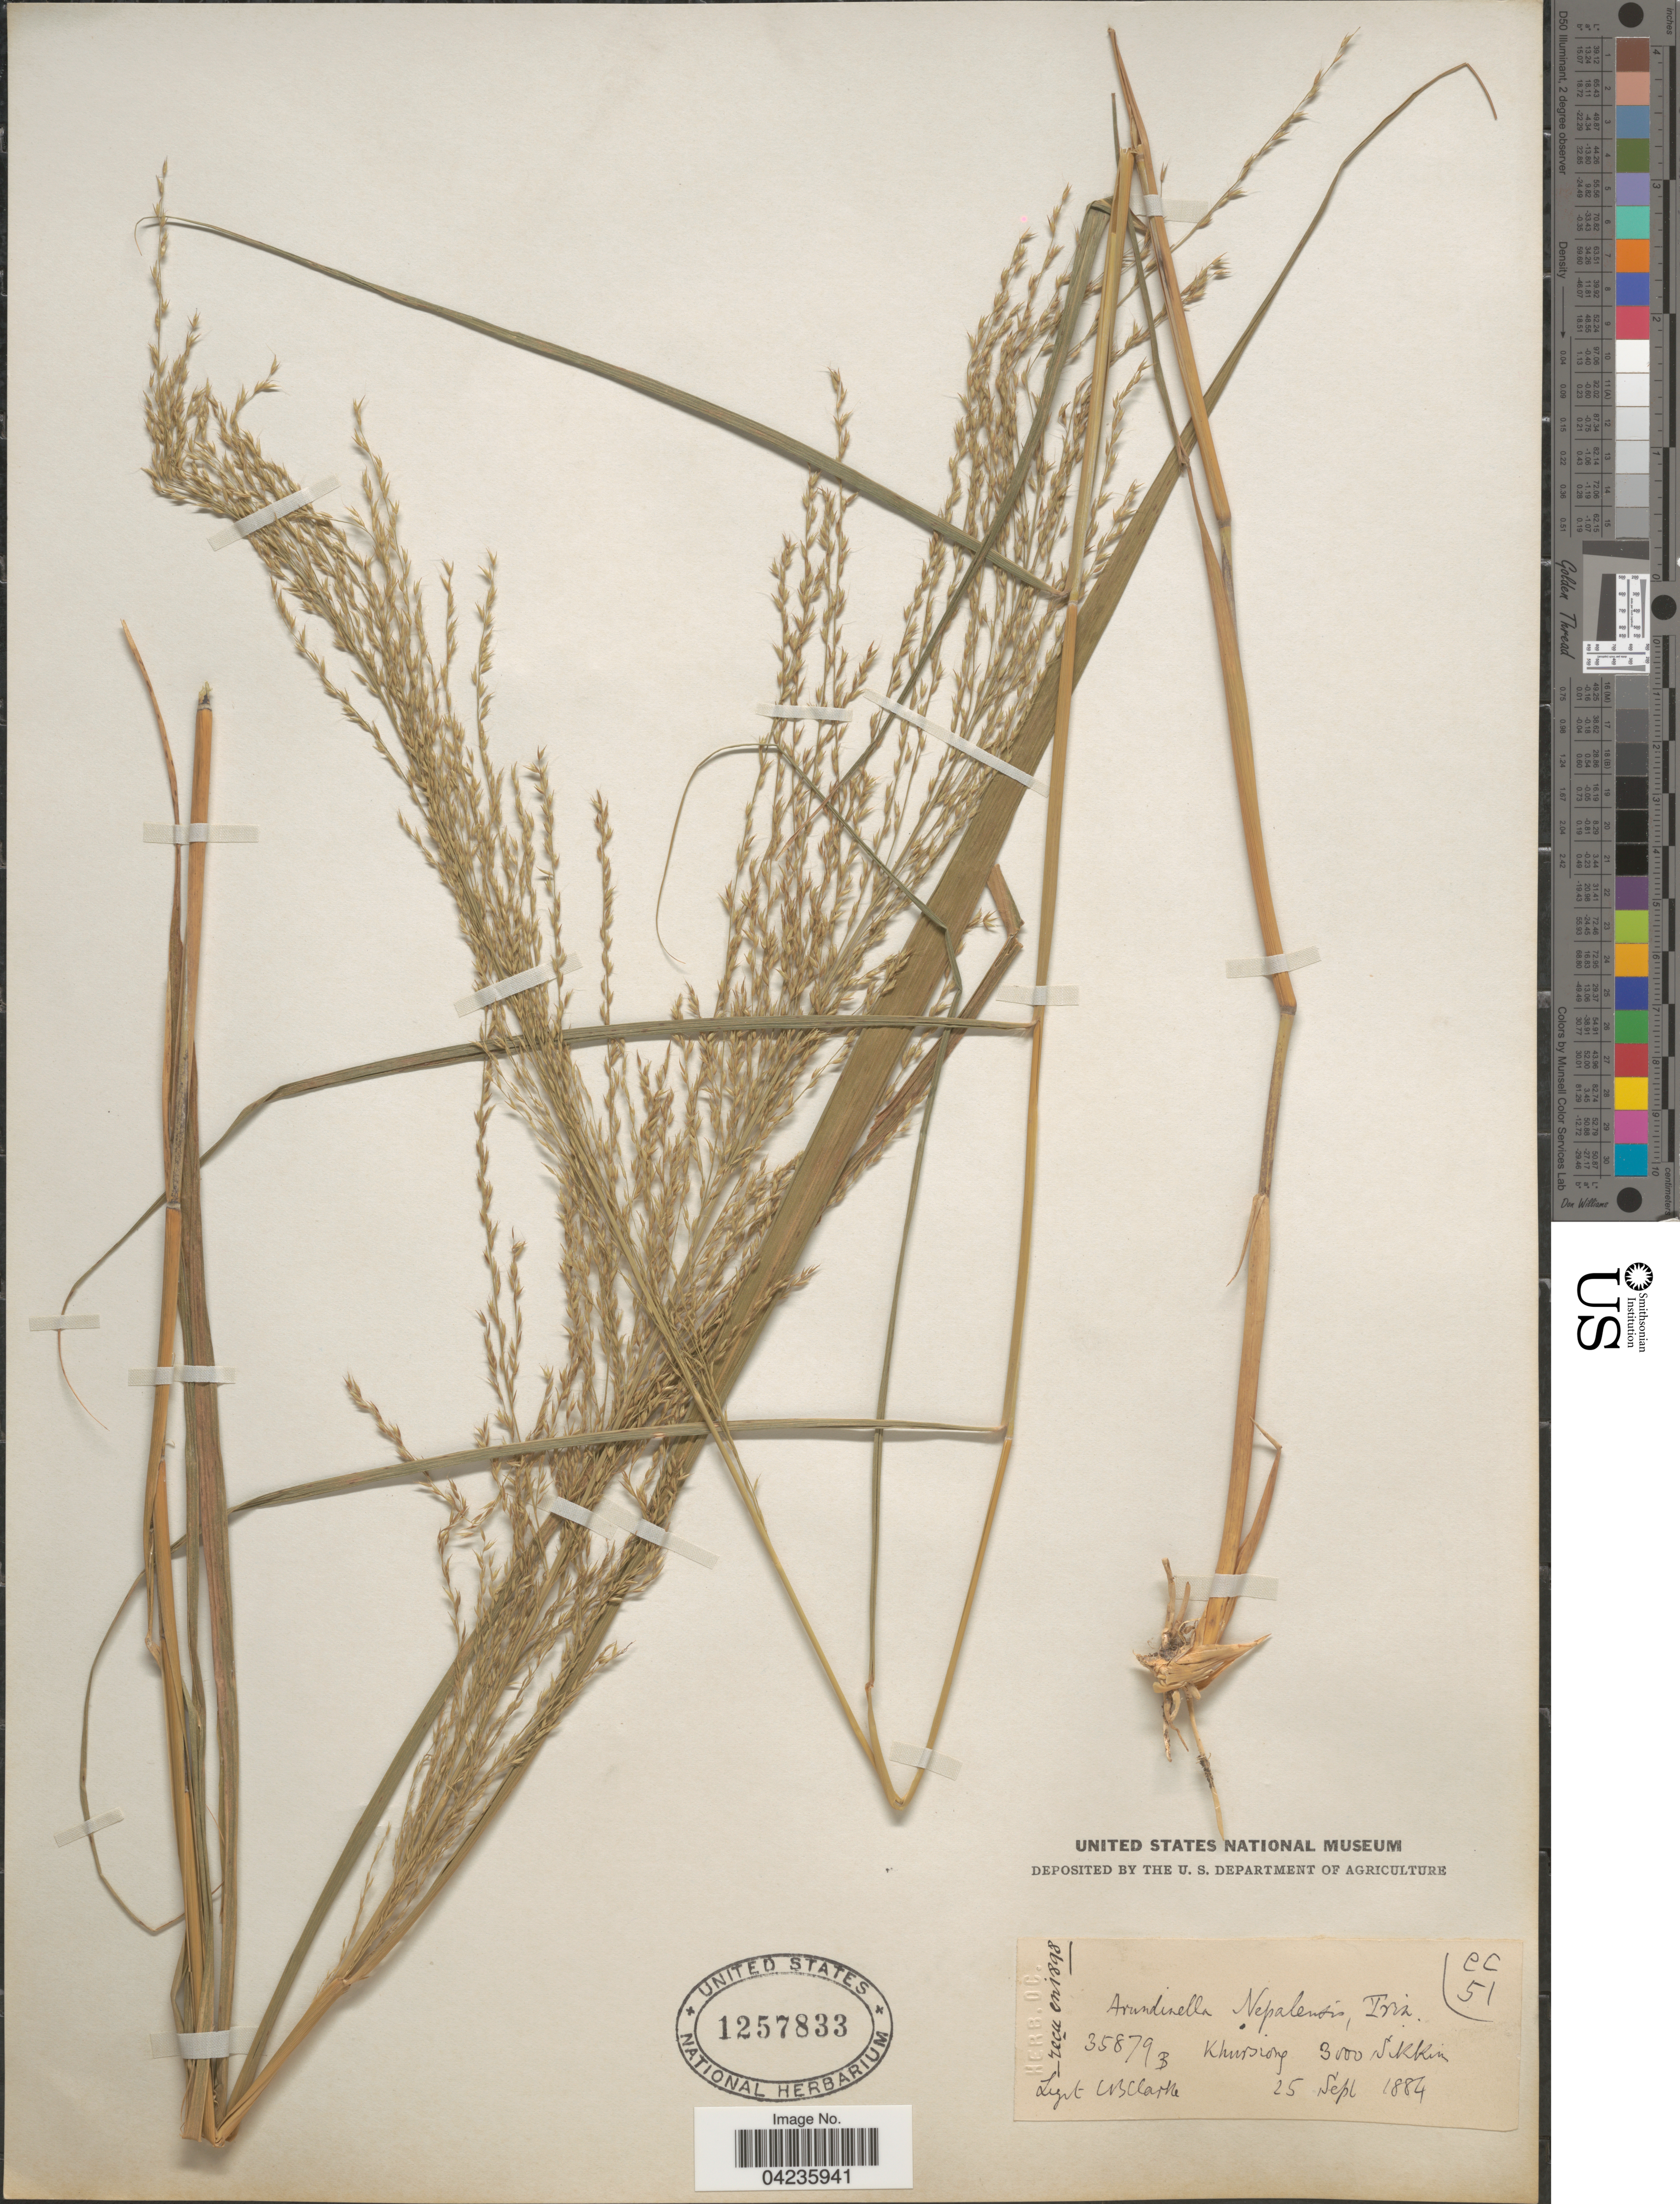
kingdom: Plantae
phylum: Tracheophyta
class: Liliopsida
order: Poales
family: Poaceae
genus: Arundinella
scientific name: Arundinella nepalensis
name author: Trin.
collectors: C. B. Clarke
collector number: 35879B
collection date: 1884-09-25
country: India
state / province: Sikkim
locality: Khursiong.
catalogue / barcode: US 1257833